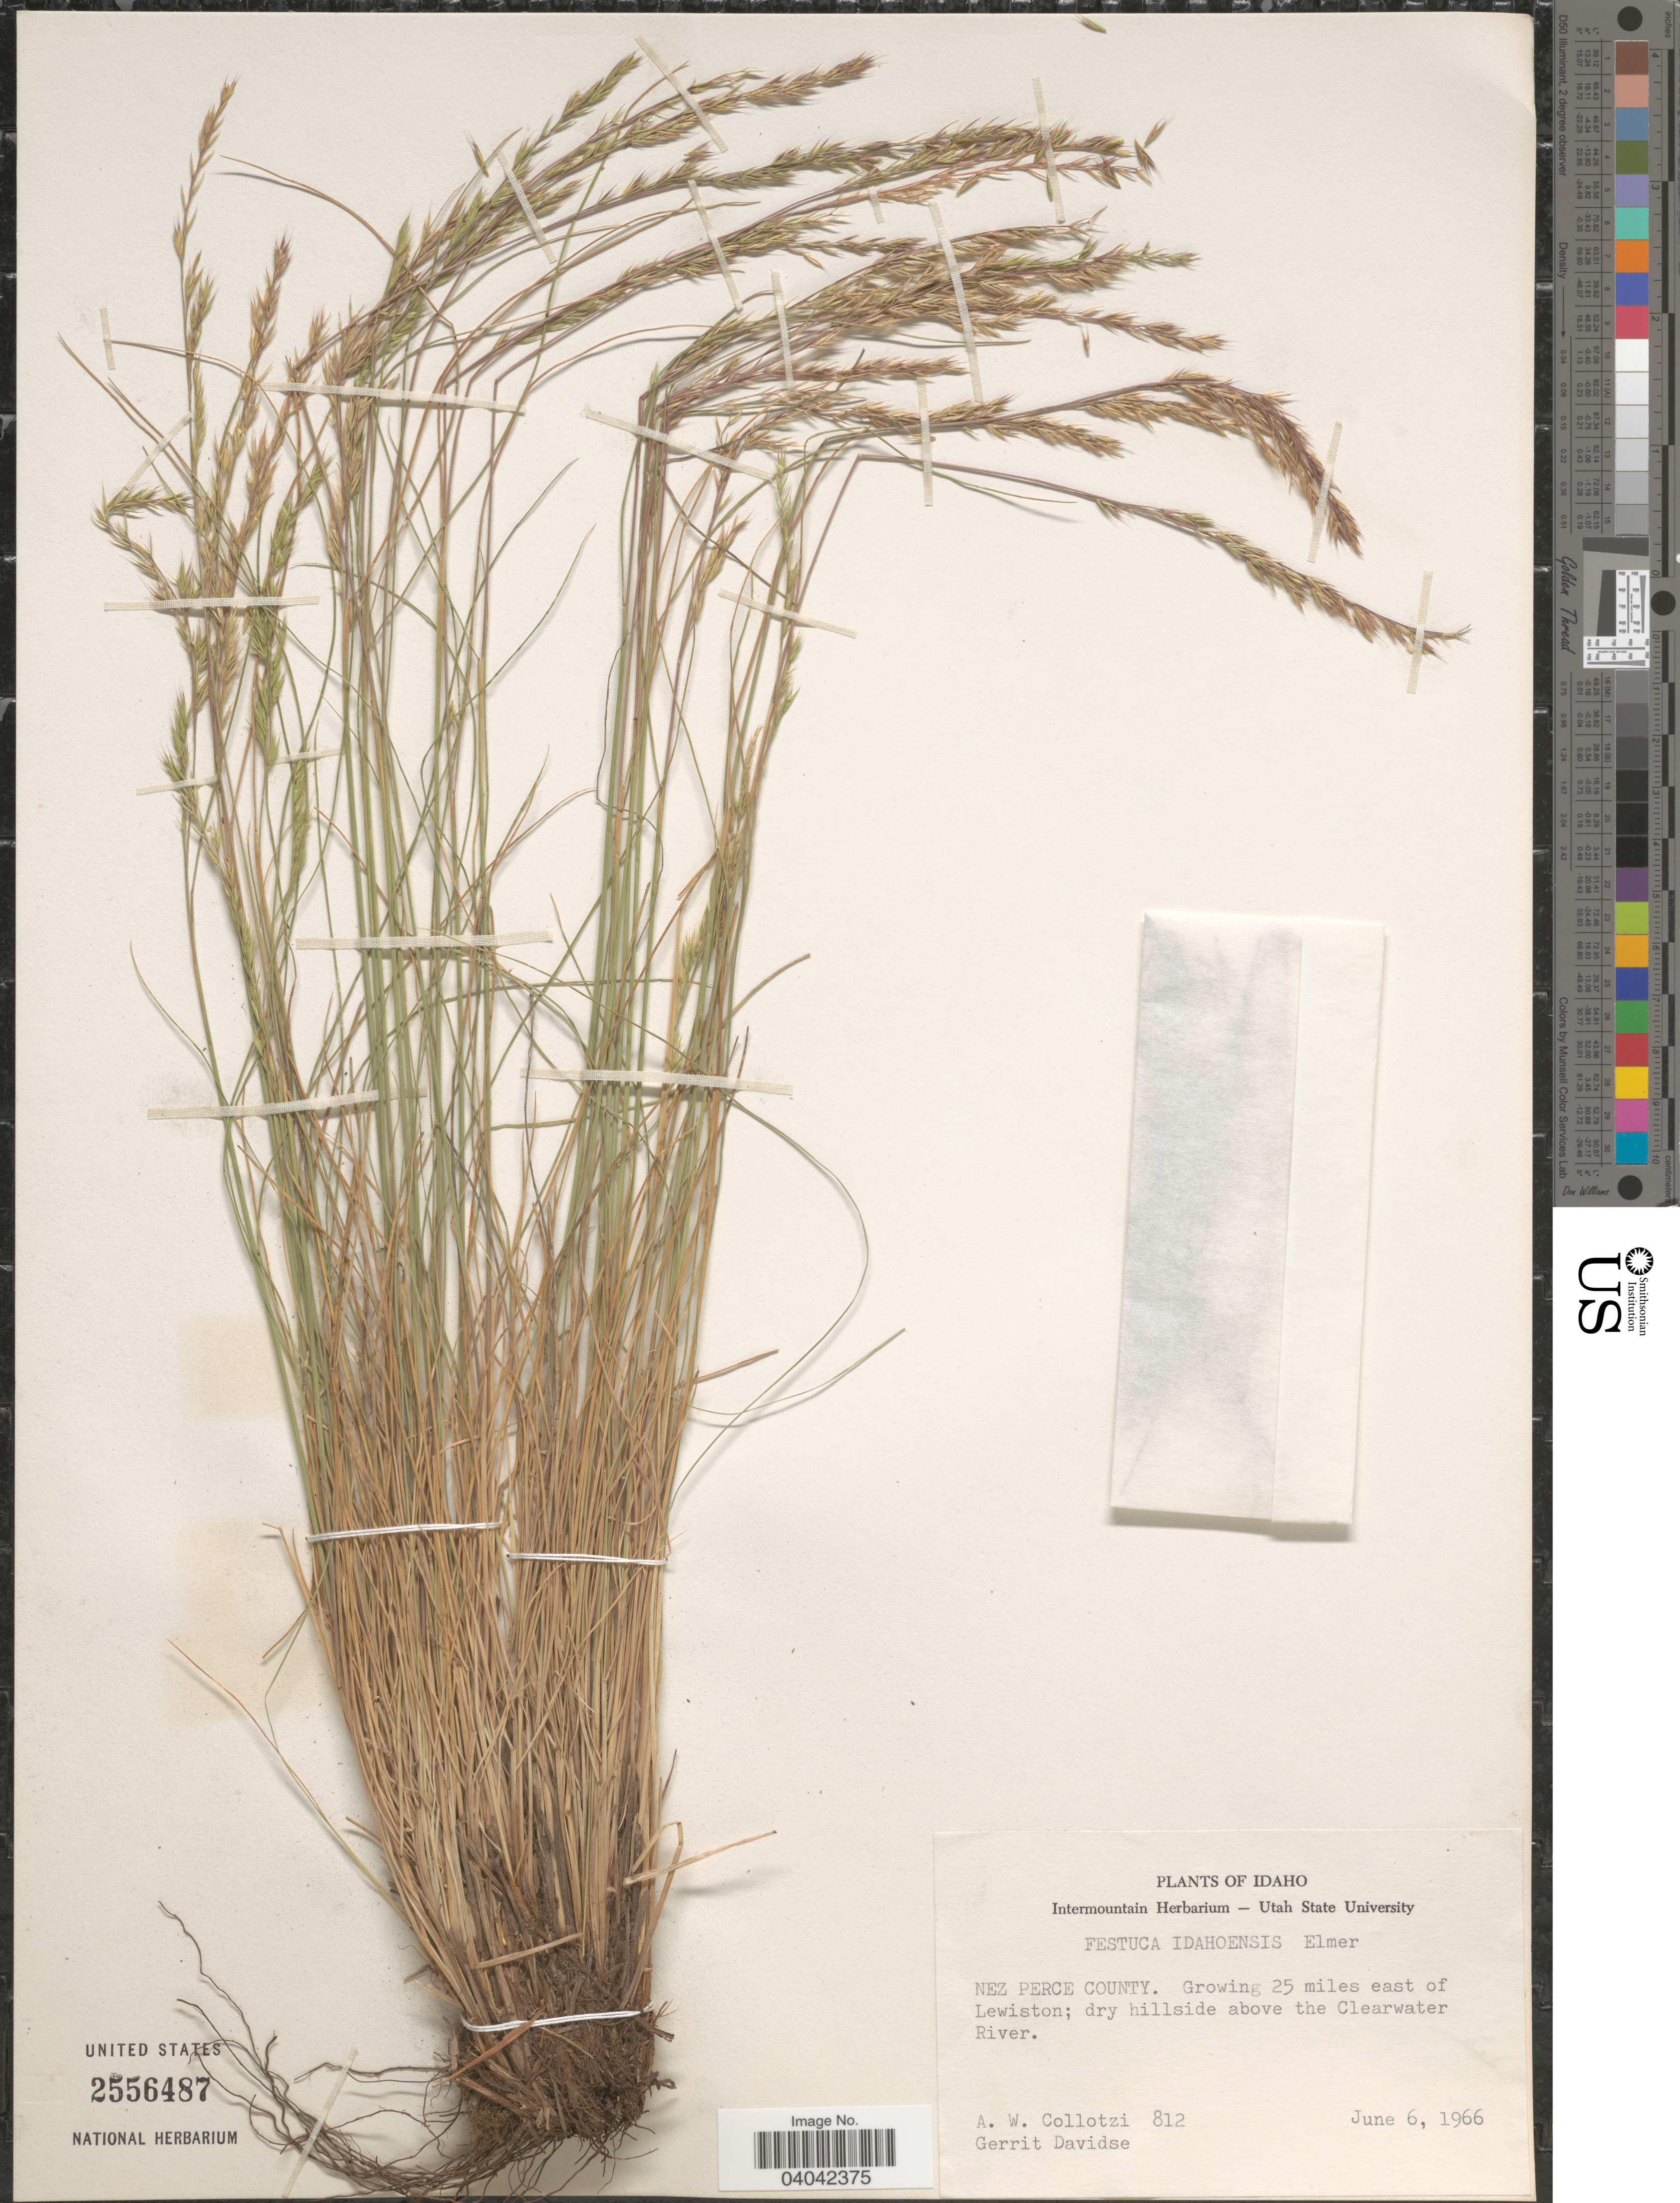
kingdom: Plantae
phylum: Tracheophyta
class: Liliopsida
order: Poales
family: Poaceae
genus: Festuca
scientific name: Festuca idahoensis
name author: Elmer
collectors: A. W. Collotzi & G. Davidse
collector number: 812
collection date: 1966-06-06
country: United States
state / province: Idaho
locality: Nez Perce County. 25 miles east of Lewiston; dry hillside above the Clearwater River.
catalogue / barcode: US 2556487